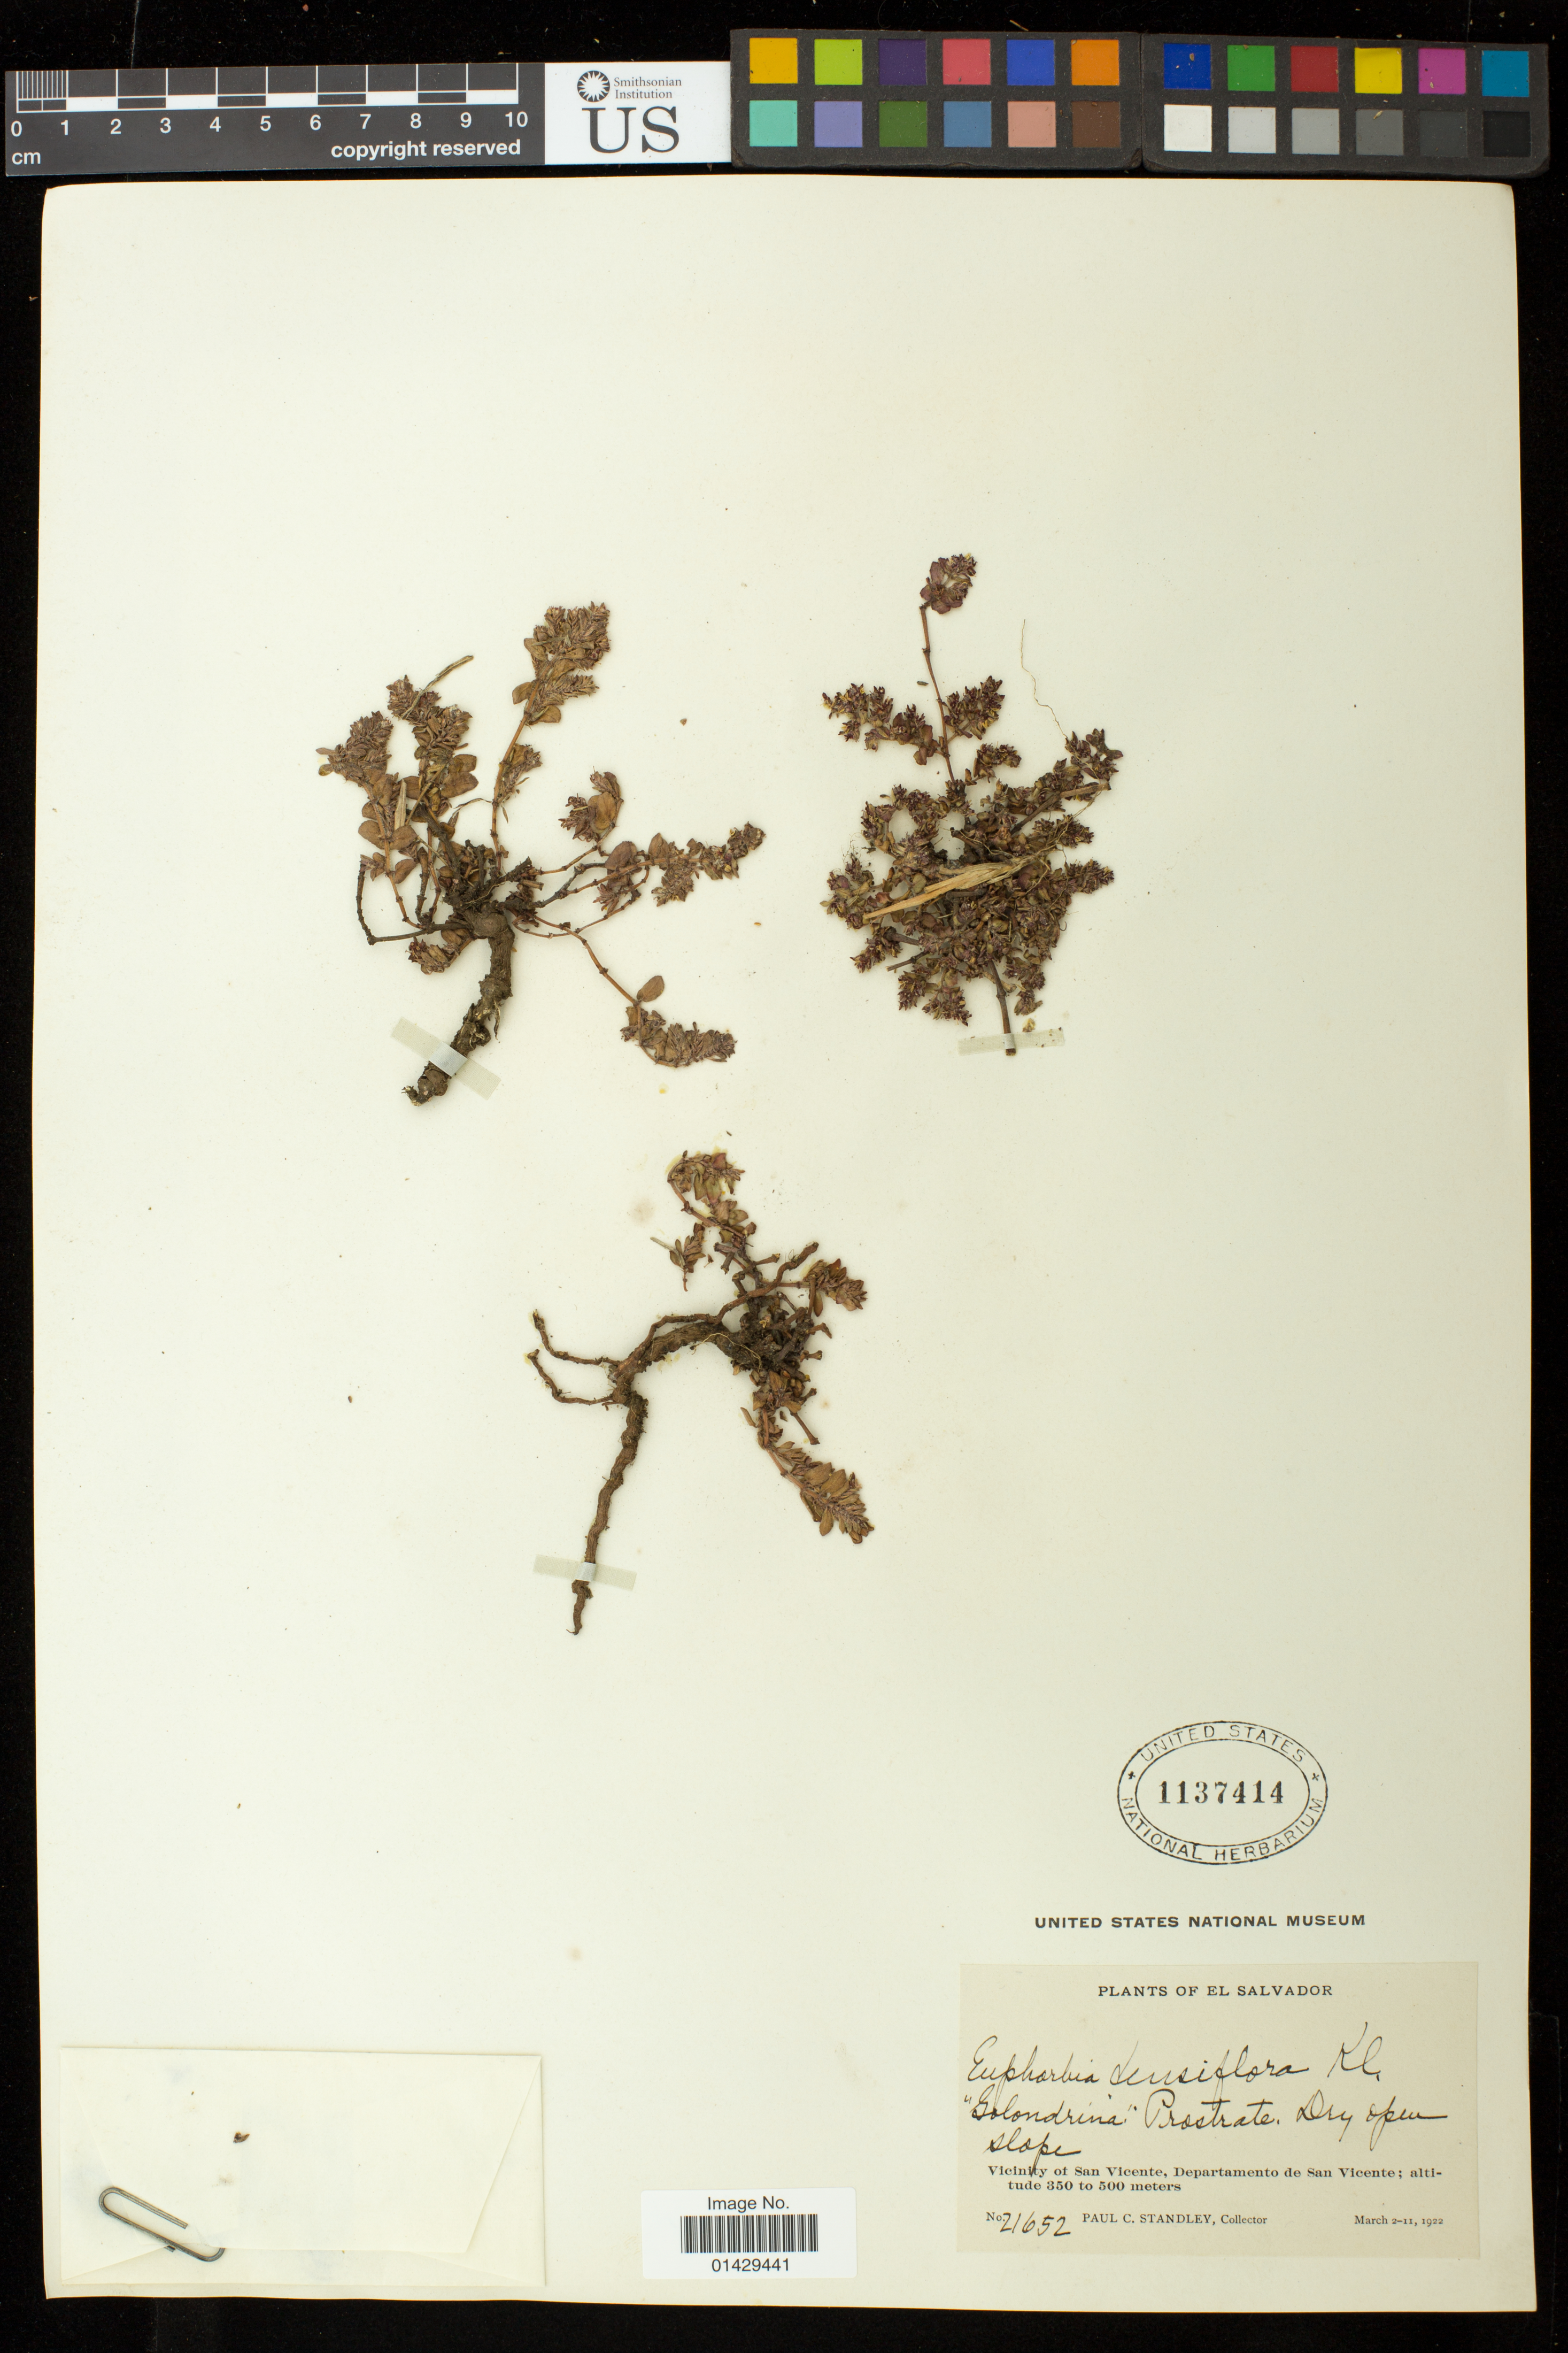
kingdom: Plantae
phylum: Tracheophyta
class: Magnoliopsida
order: Malpighiales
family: Euphorbiaceae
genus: Euphorbia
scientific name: Euphorbia densiflora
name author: (Klotzsch & Garcke) Klotzsch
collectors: P. C. Standley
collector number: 21652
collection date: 1922-03-02/1922-03-11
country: El Salvador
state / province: San Vincente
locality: Dry open slope; Vicinity of San Vicente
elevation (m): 350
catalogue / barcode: US 1137414